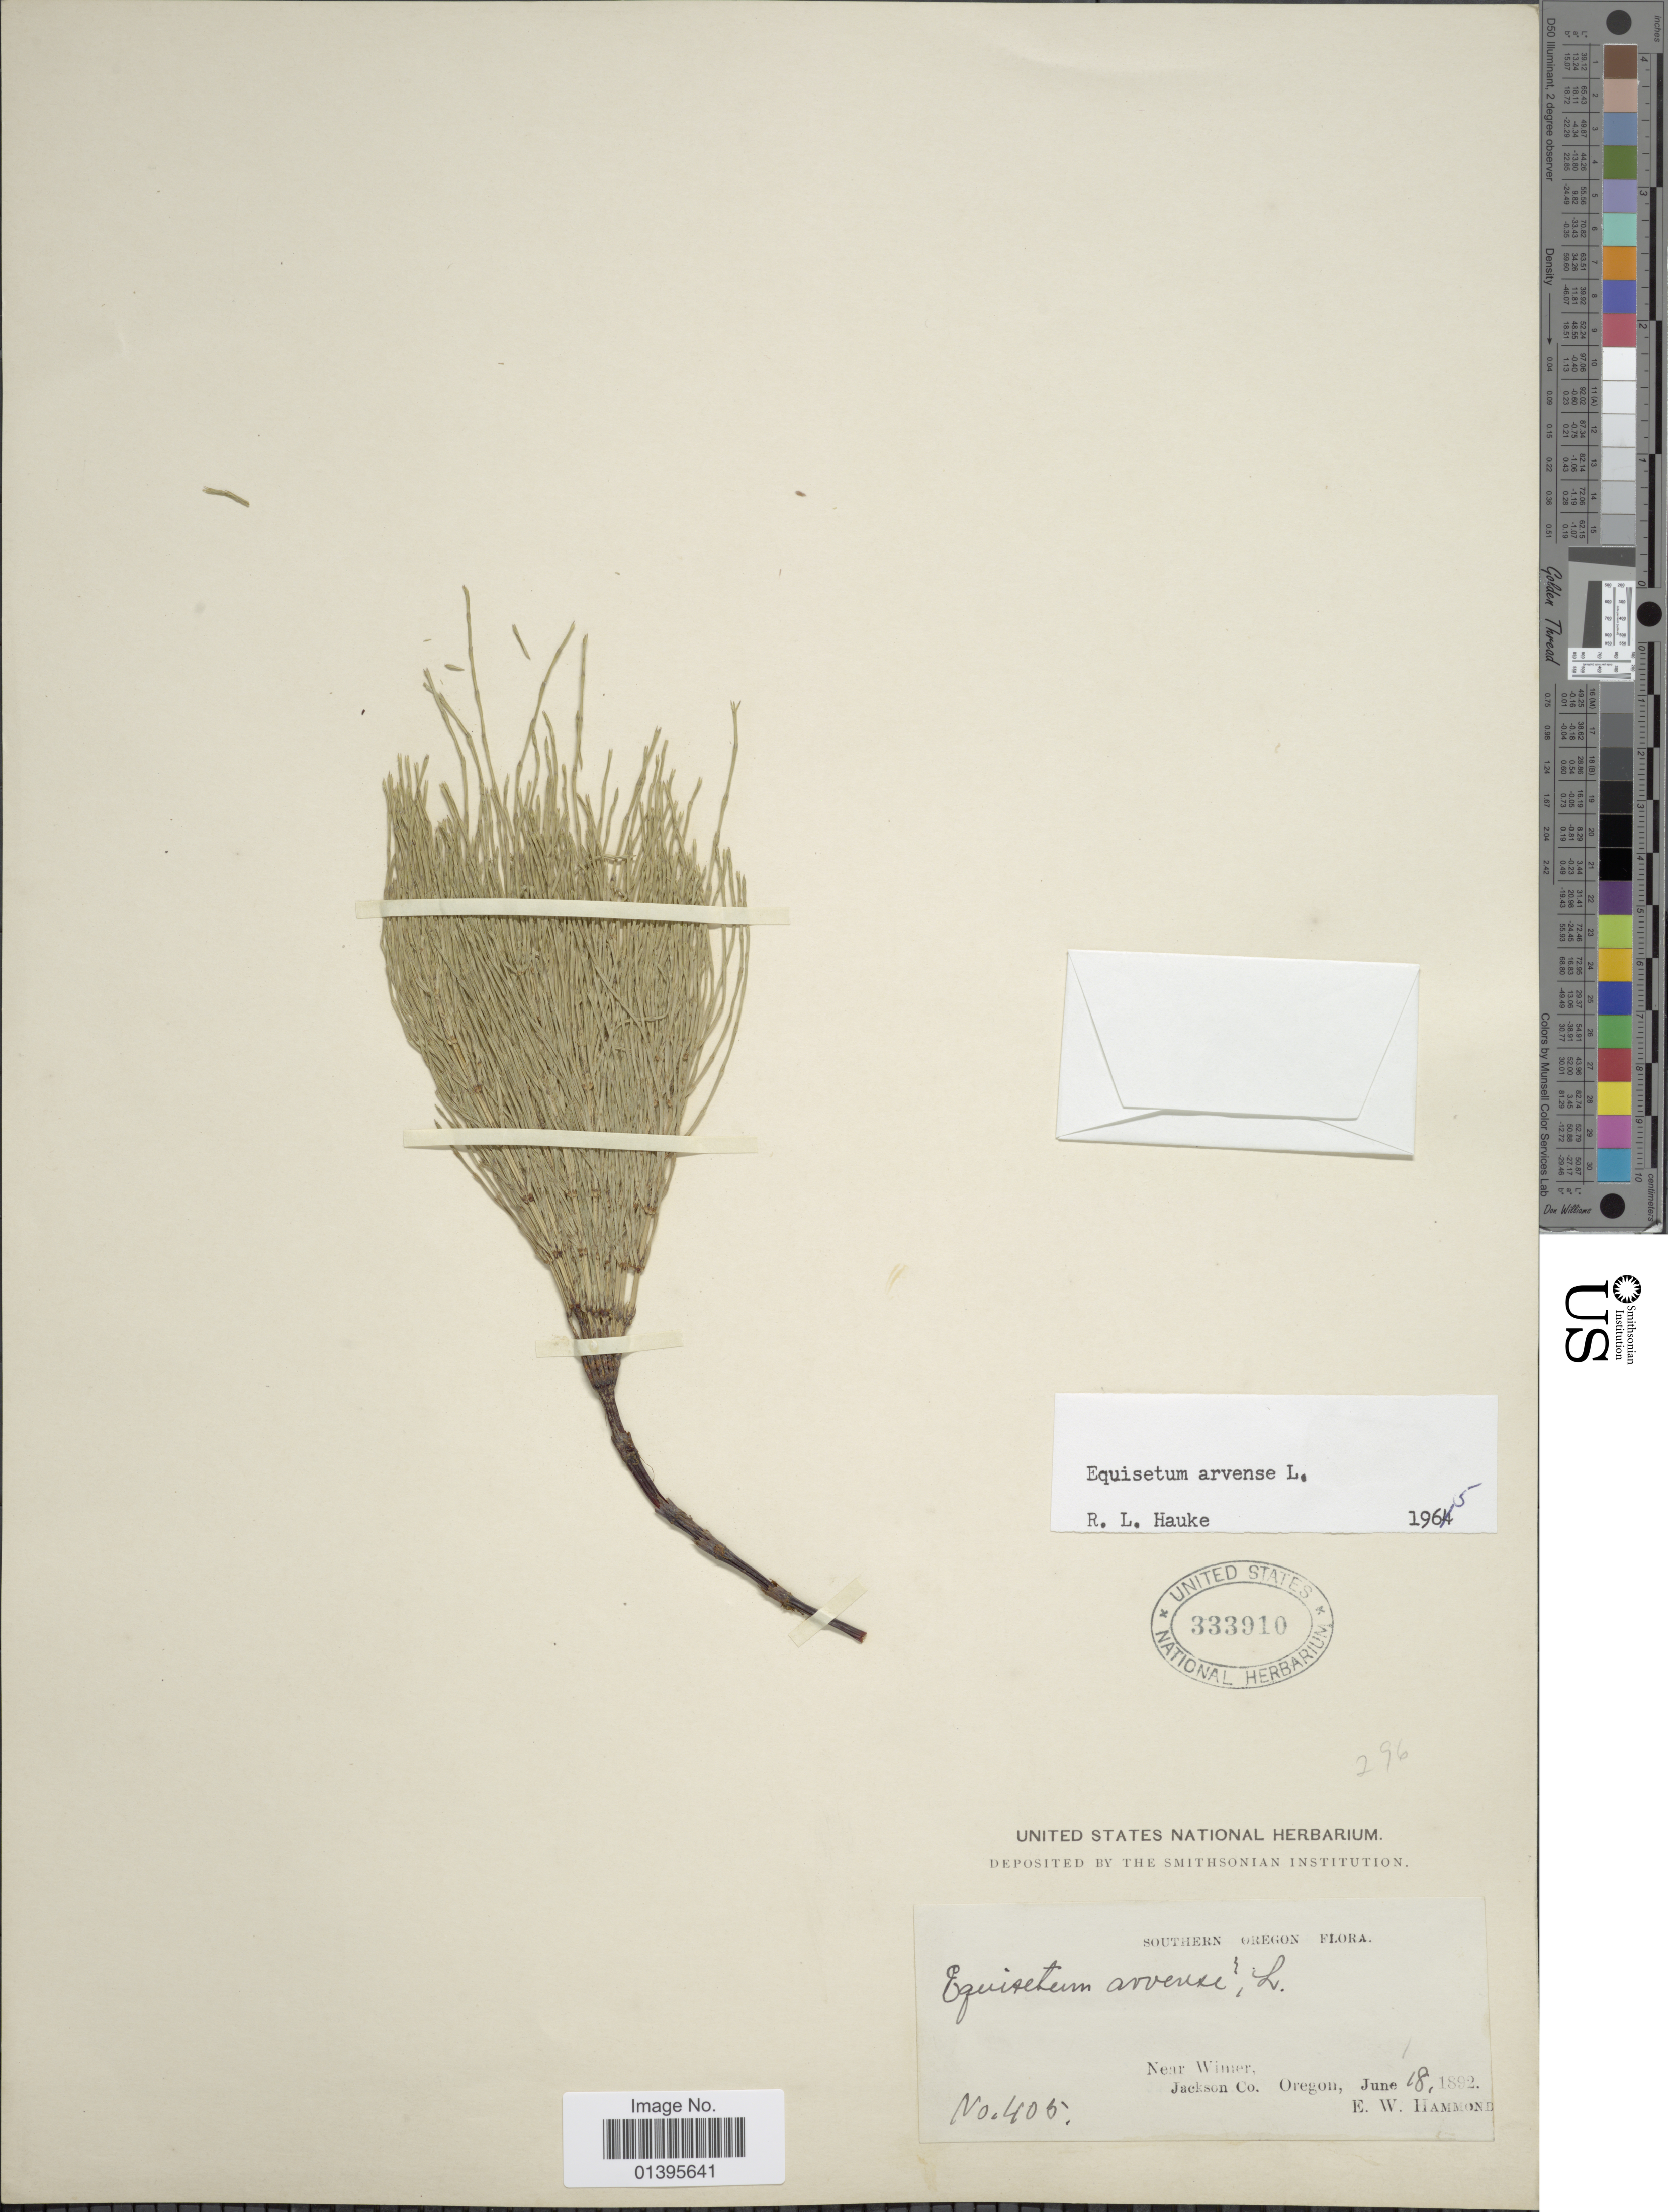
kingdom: Plantae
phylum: Tracheophyta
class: Polypodiopsida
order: Equisetales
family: Equisetaceae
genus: Equisetum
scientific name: Equisetum arvense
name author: L.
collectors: E. Hammond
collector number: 405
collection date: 1892-06-18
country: United States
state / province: Oregon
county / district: Jackson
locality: Southern Oregon, Near Wimer, Jackson Co.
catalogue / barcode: US 333910